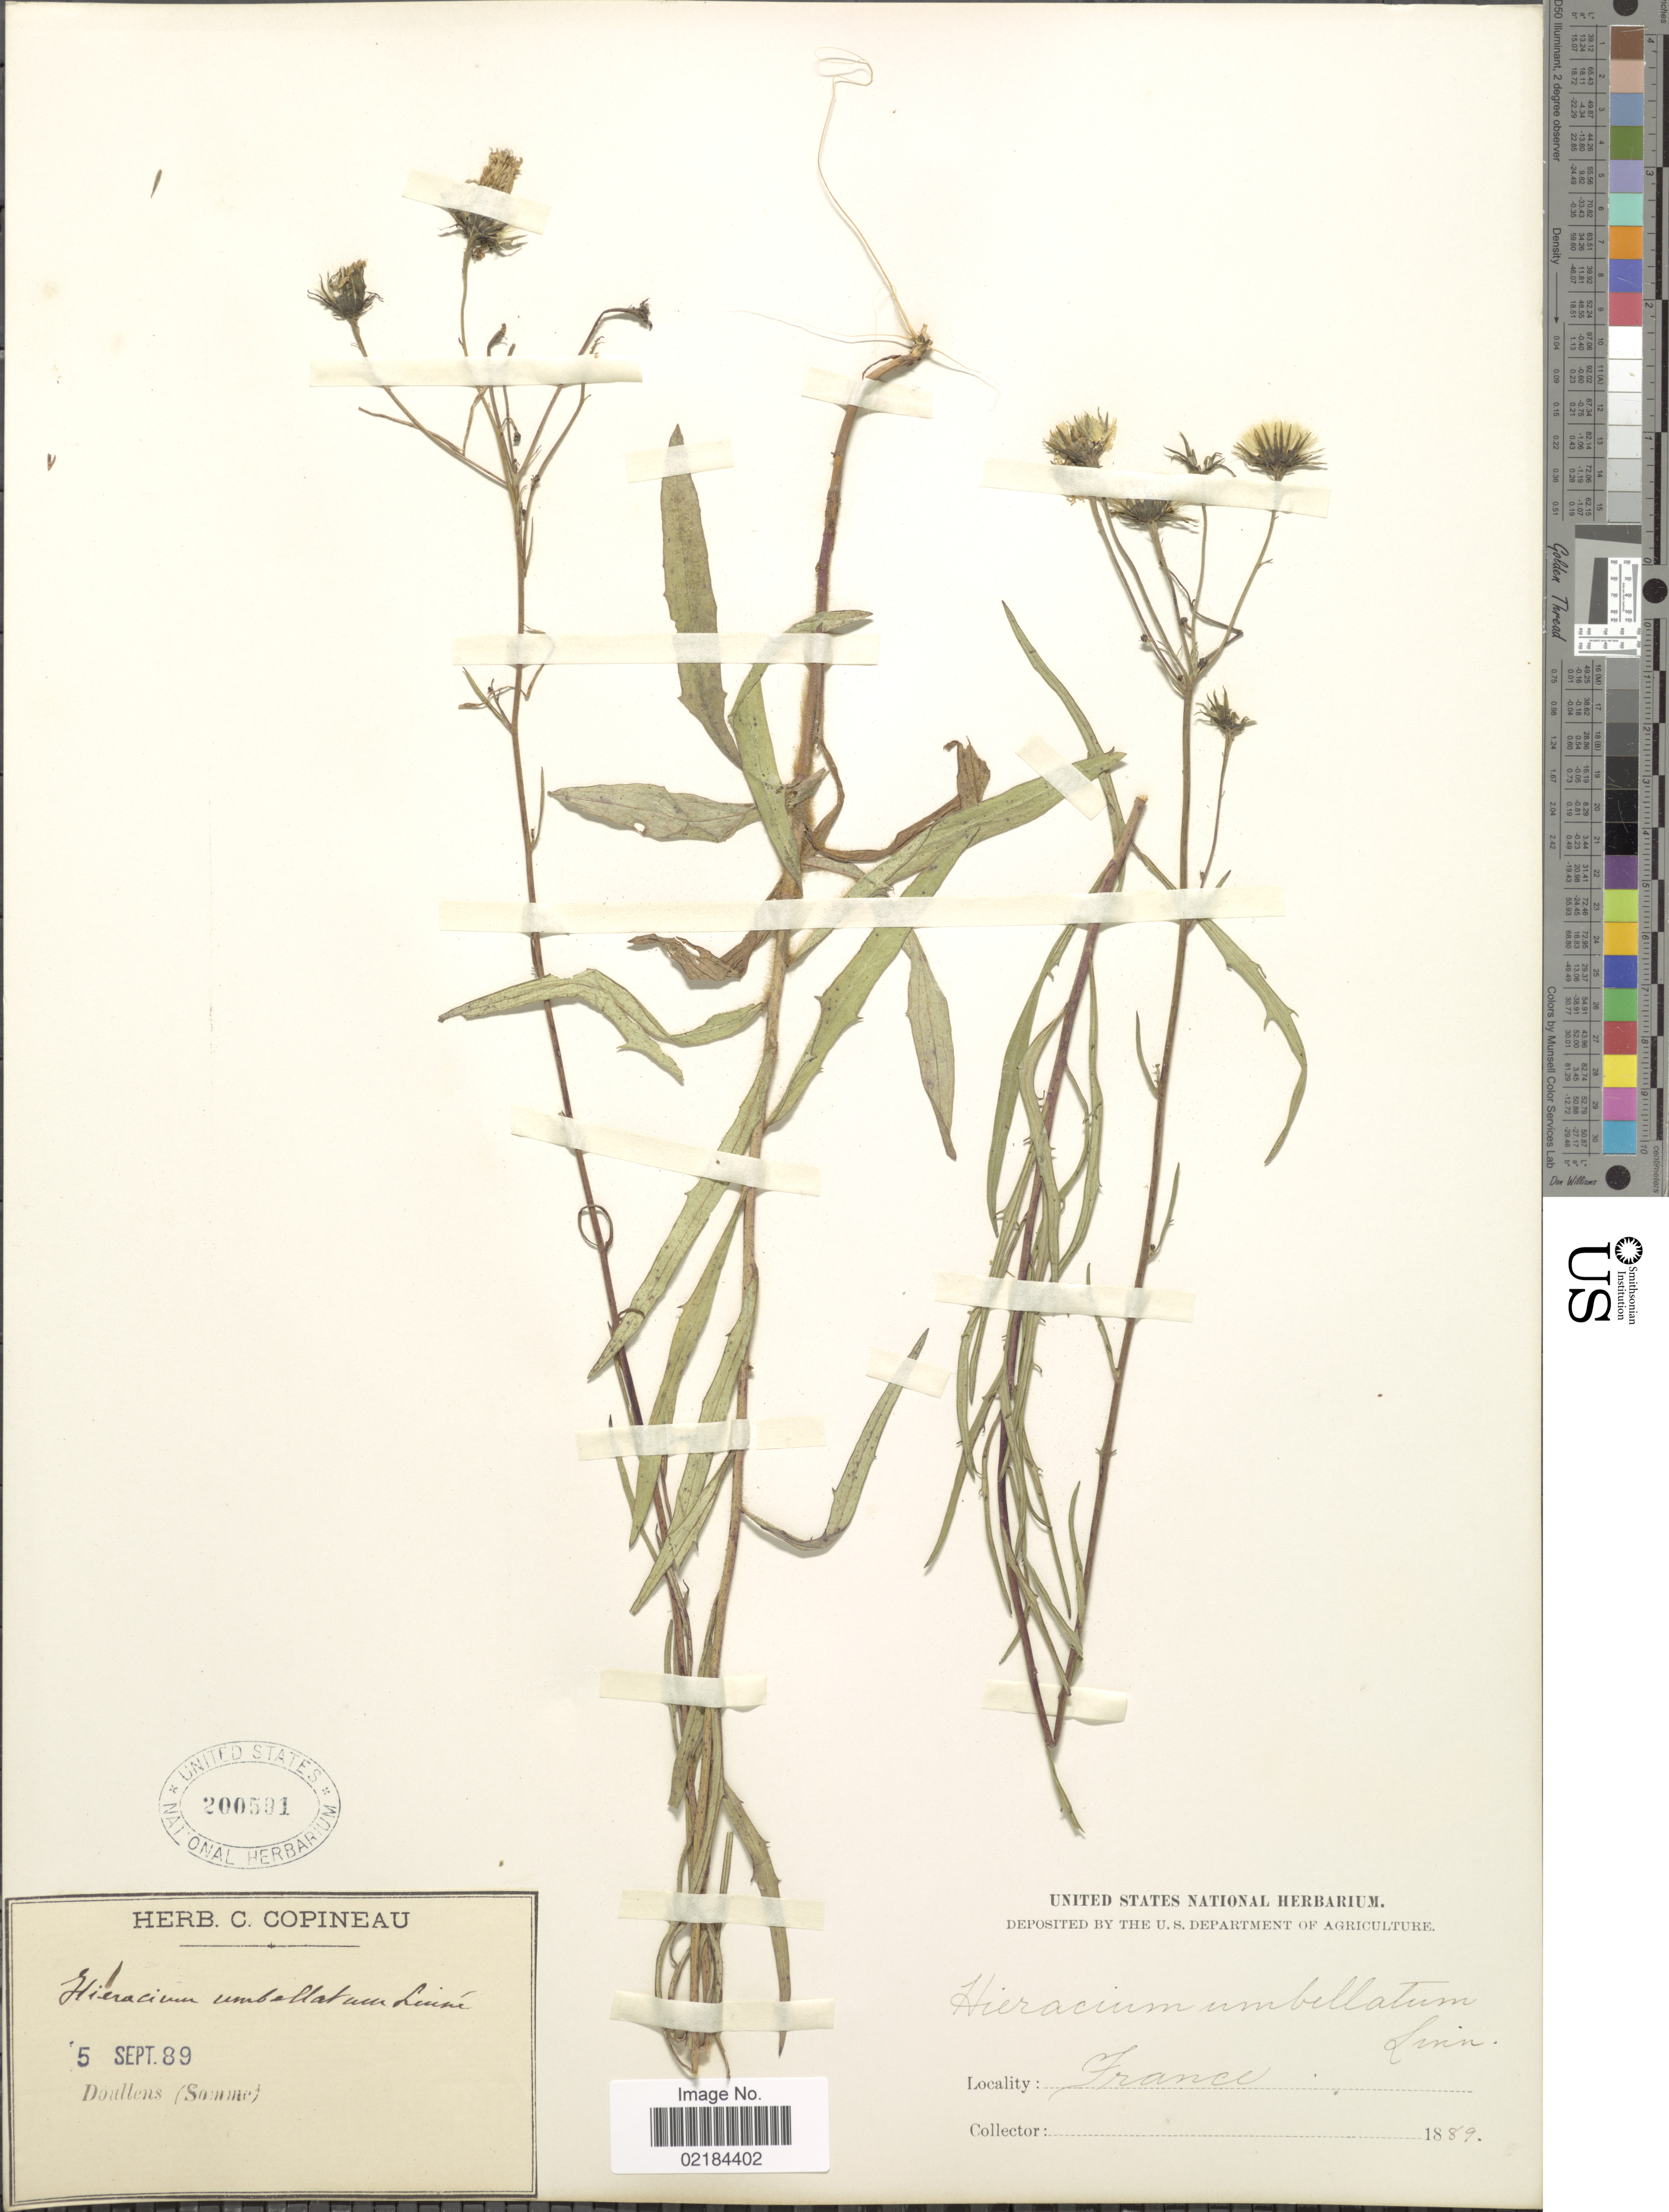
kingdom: Plantae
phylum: Tracheophyta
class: Magnoliopsida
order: Asterales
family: Asteraceae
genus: Hieracium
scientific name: Hieracium umbellatum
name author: L.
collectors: ex herb. C. Copineau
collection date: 1889-09-05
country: France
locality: Doullens (Somme)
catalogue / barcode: US 200591